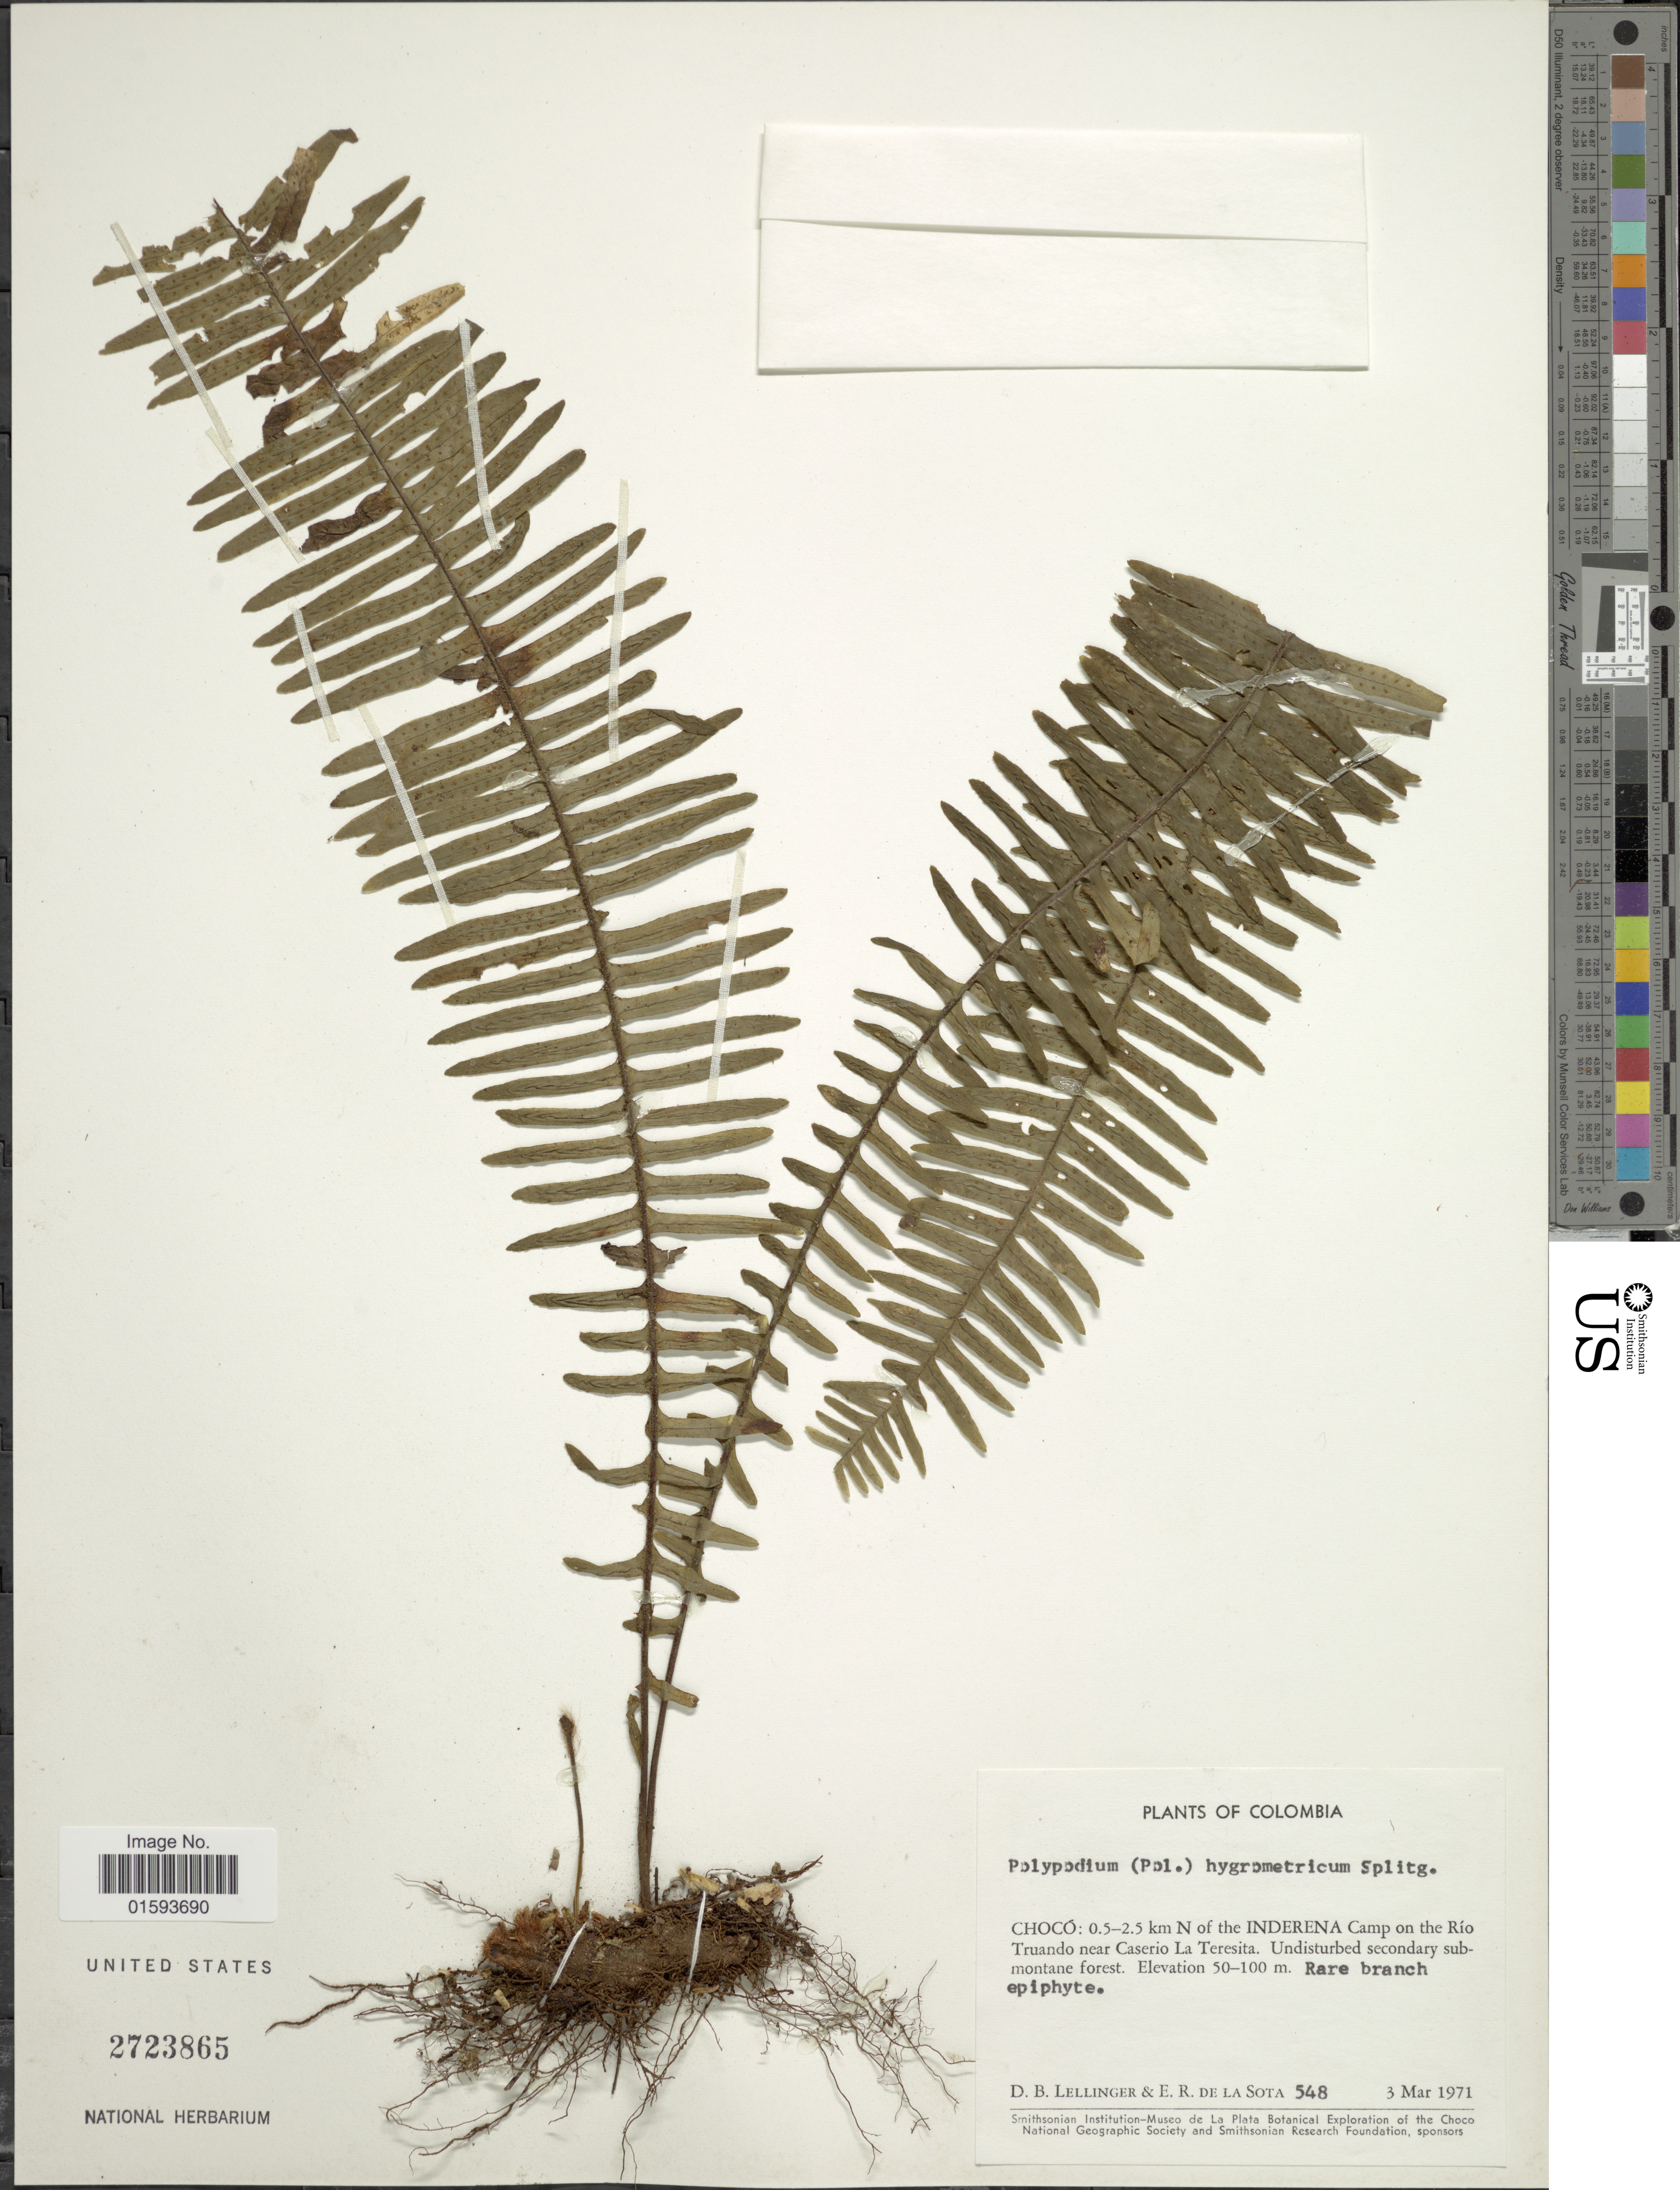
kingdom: Plantae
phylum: Tracheophyta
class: Polypodiopsida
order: Polypodiales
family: Polypodiaceae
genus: Pecluma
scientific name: Pecluma hygrometrica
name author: (Splitg.) M.G. Price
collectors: D. B. Lellinger & E. R. de la Sota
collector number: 548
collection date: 1971-03-03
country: Colombia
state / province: Chocó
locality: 0.5-2.5 km N of the Inderena Camp on the Rio Truando near Caserio La Teresita.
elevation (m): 50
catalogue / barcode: US 2723865